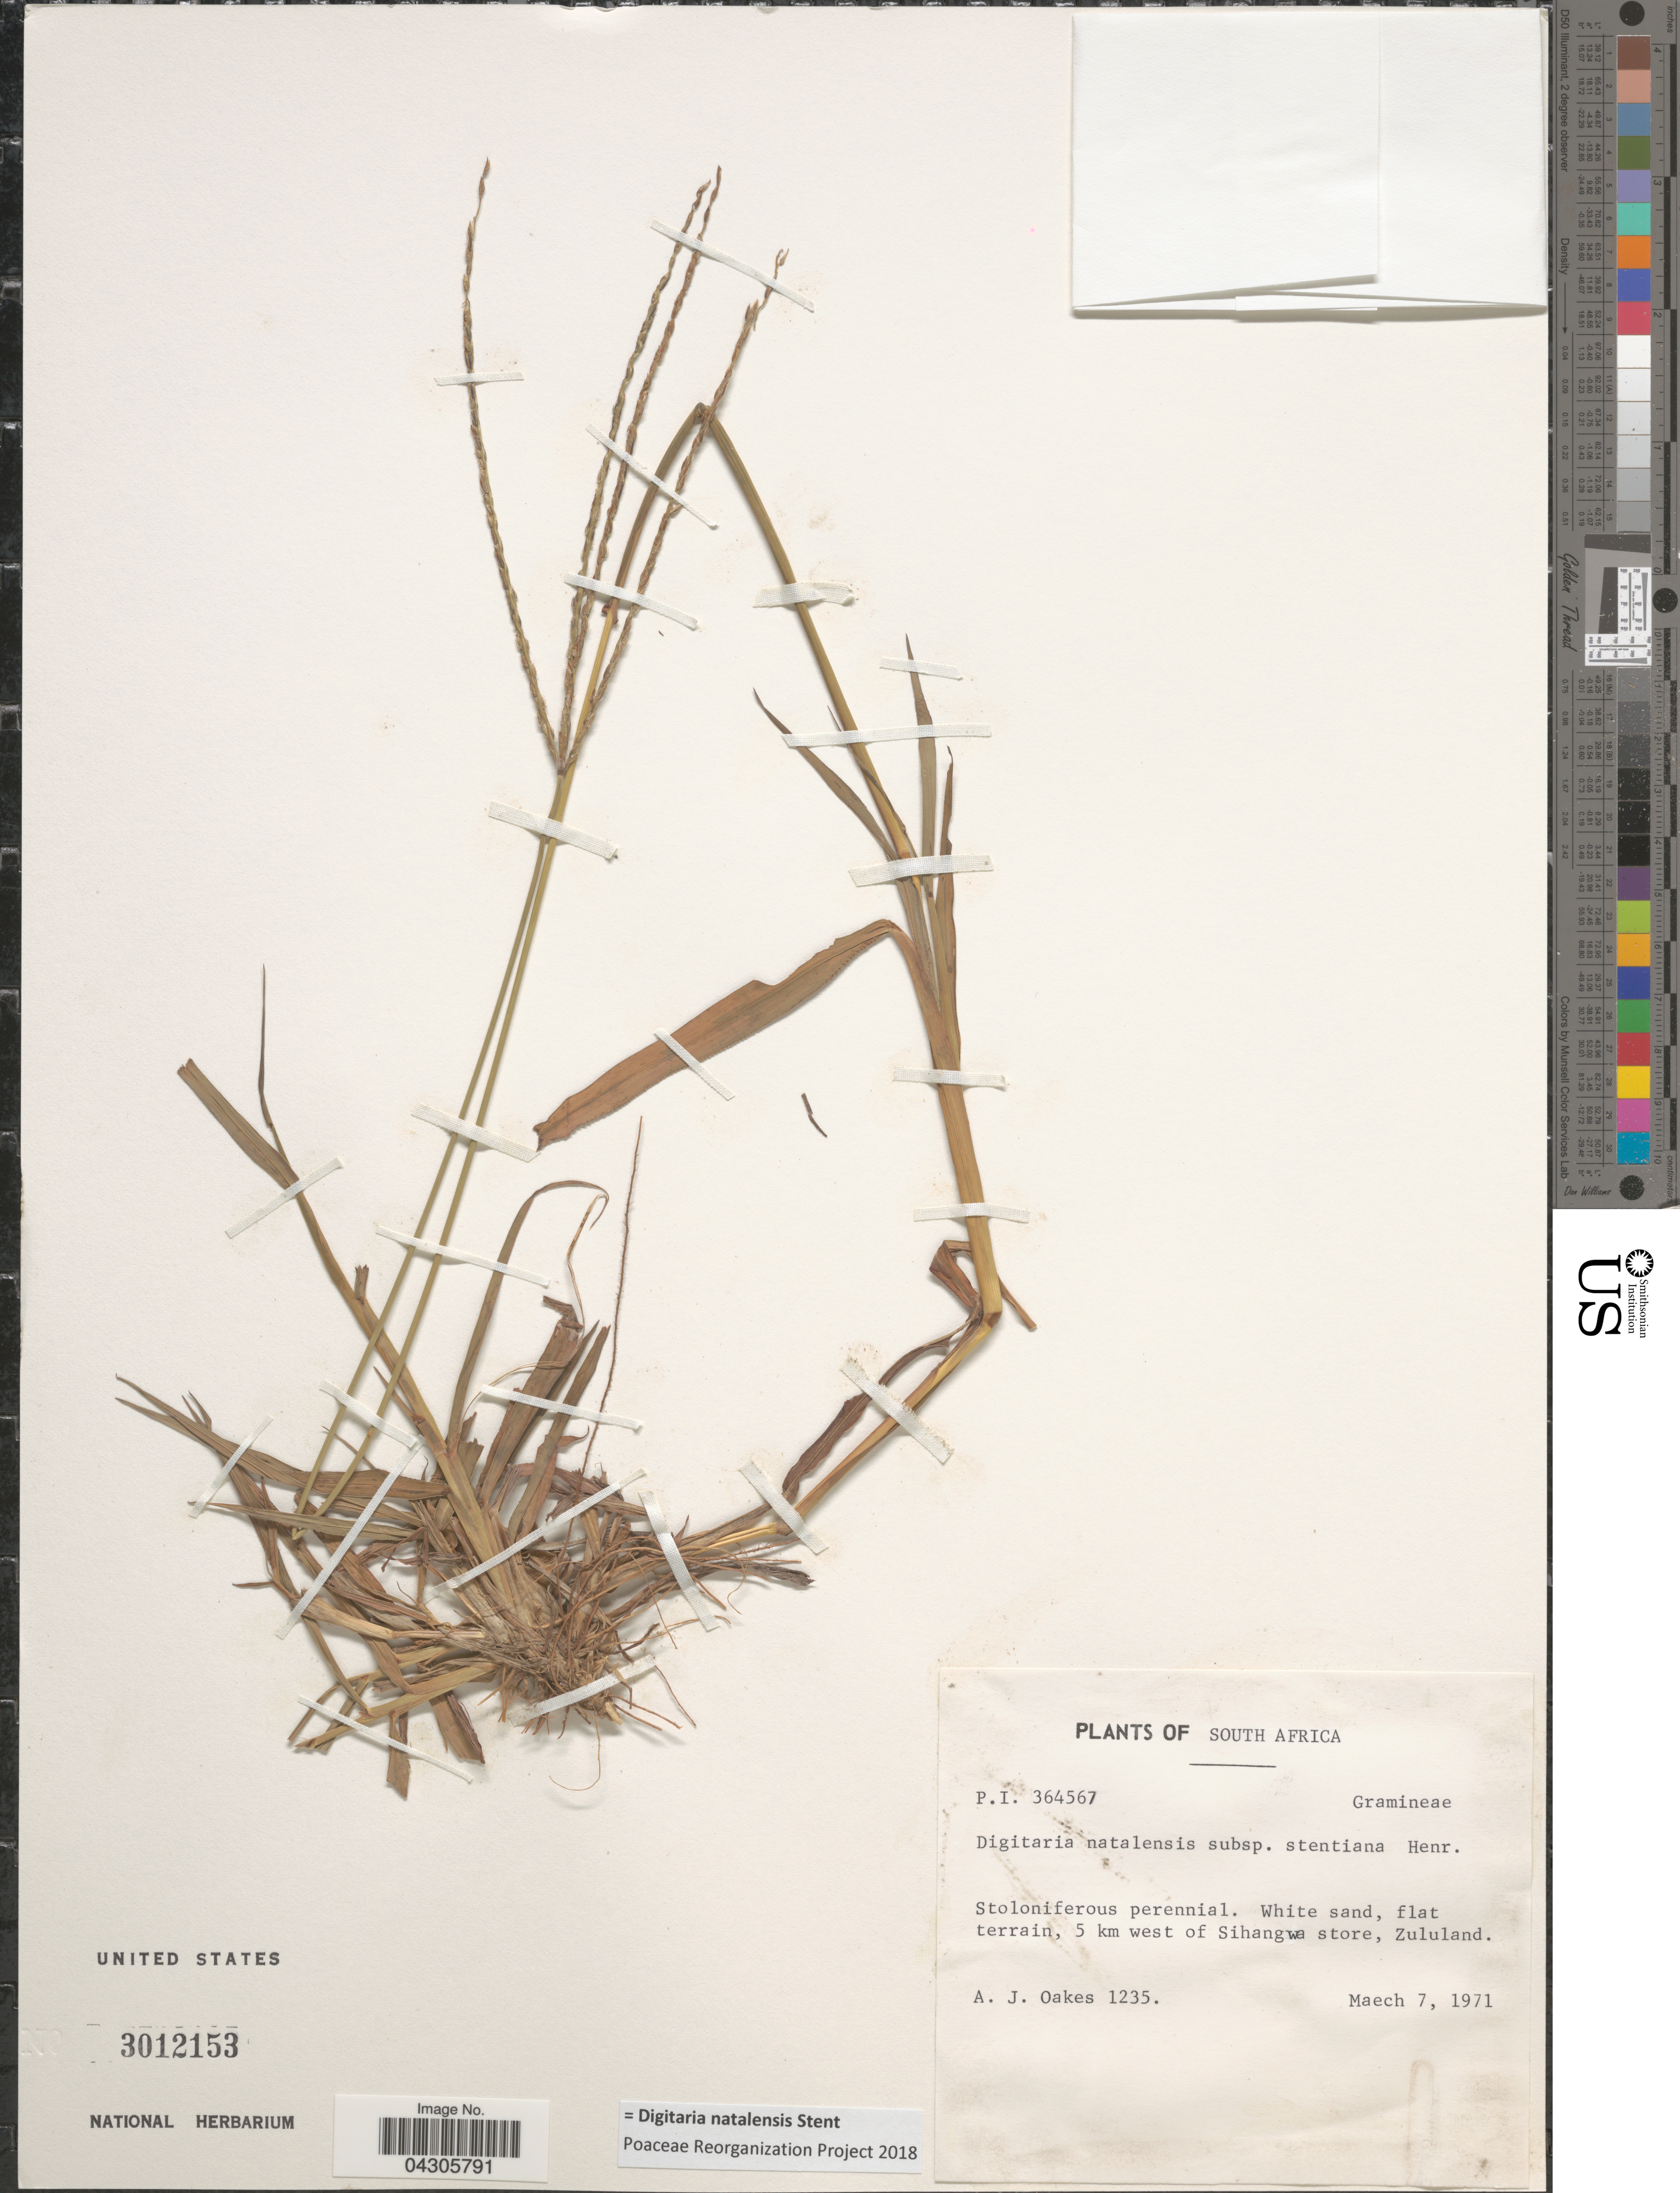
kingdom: Plantae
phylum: Tracheophyta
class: Liliopsida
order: Poales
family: Poaceae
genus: Digitaria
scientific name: Digitaria natalensis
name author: Stent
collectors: A. Oakes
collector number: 1235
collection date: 1971-03-07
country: South Africa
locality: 5 km west of Siganwa store, Zululand.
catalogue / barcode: US 3012153